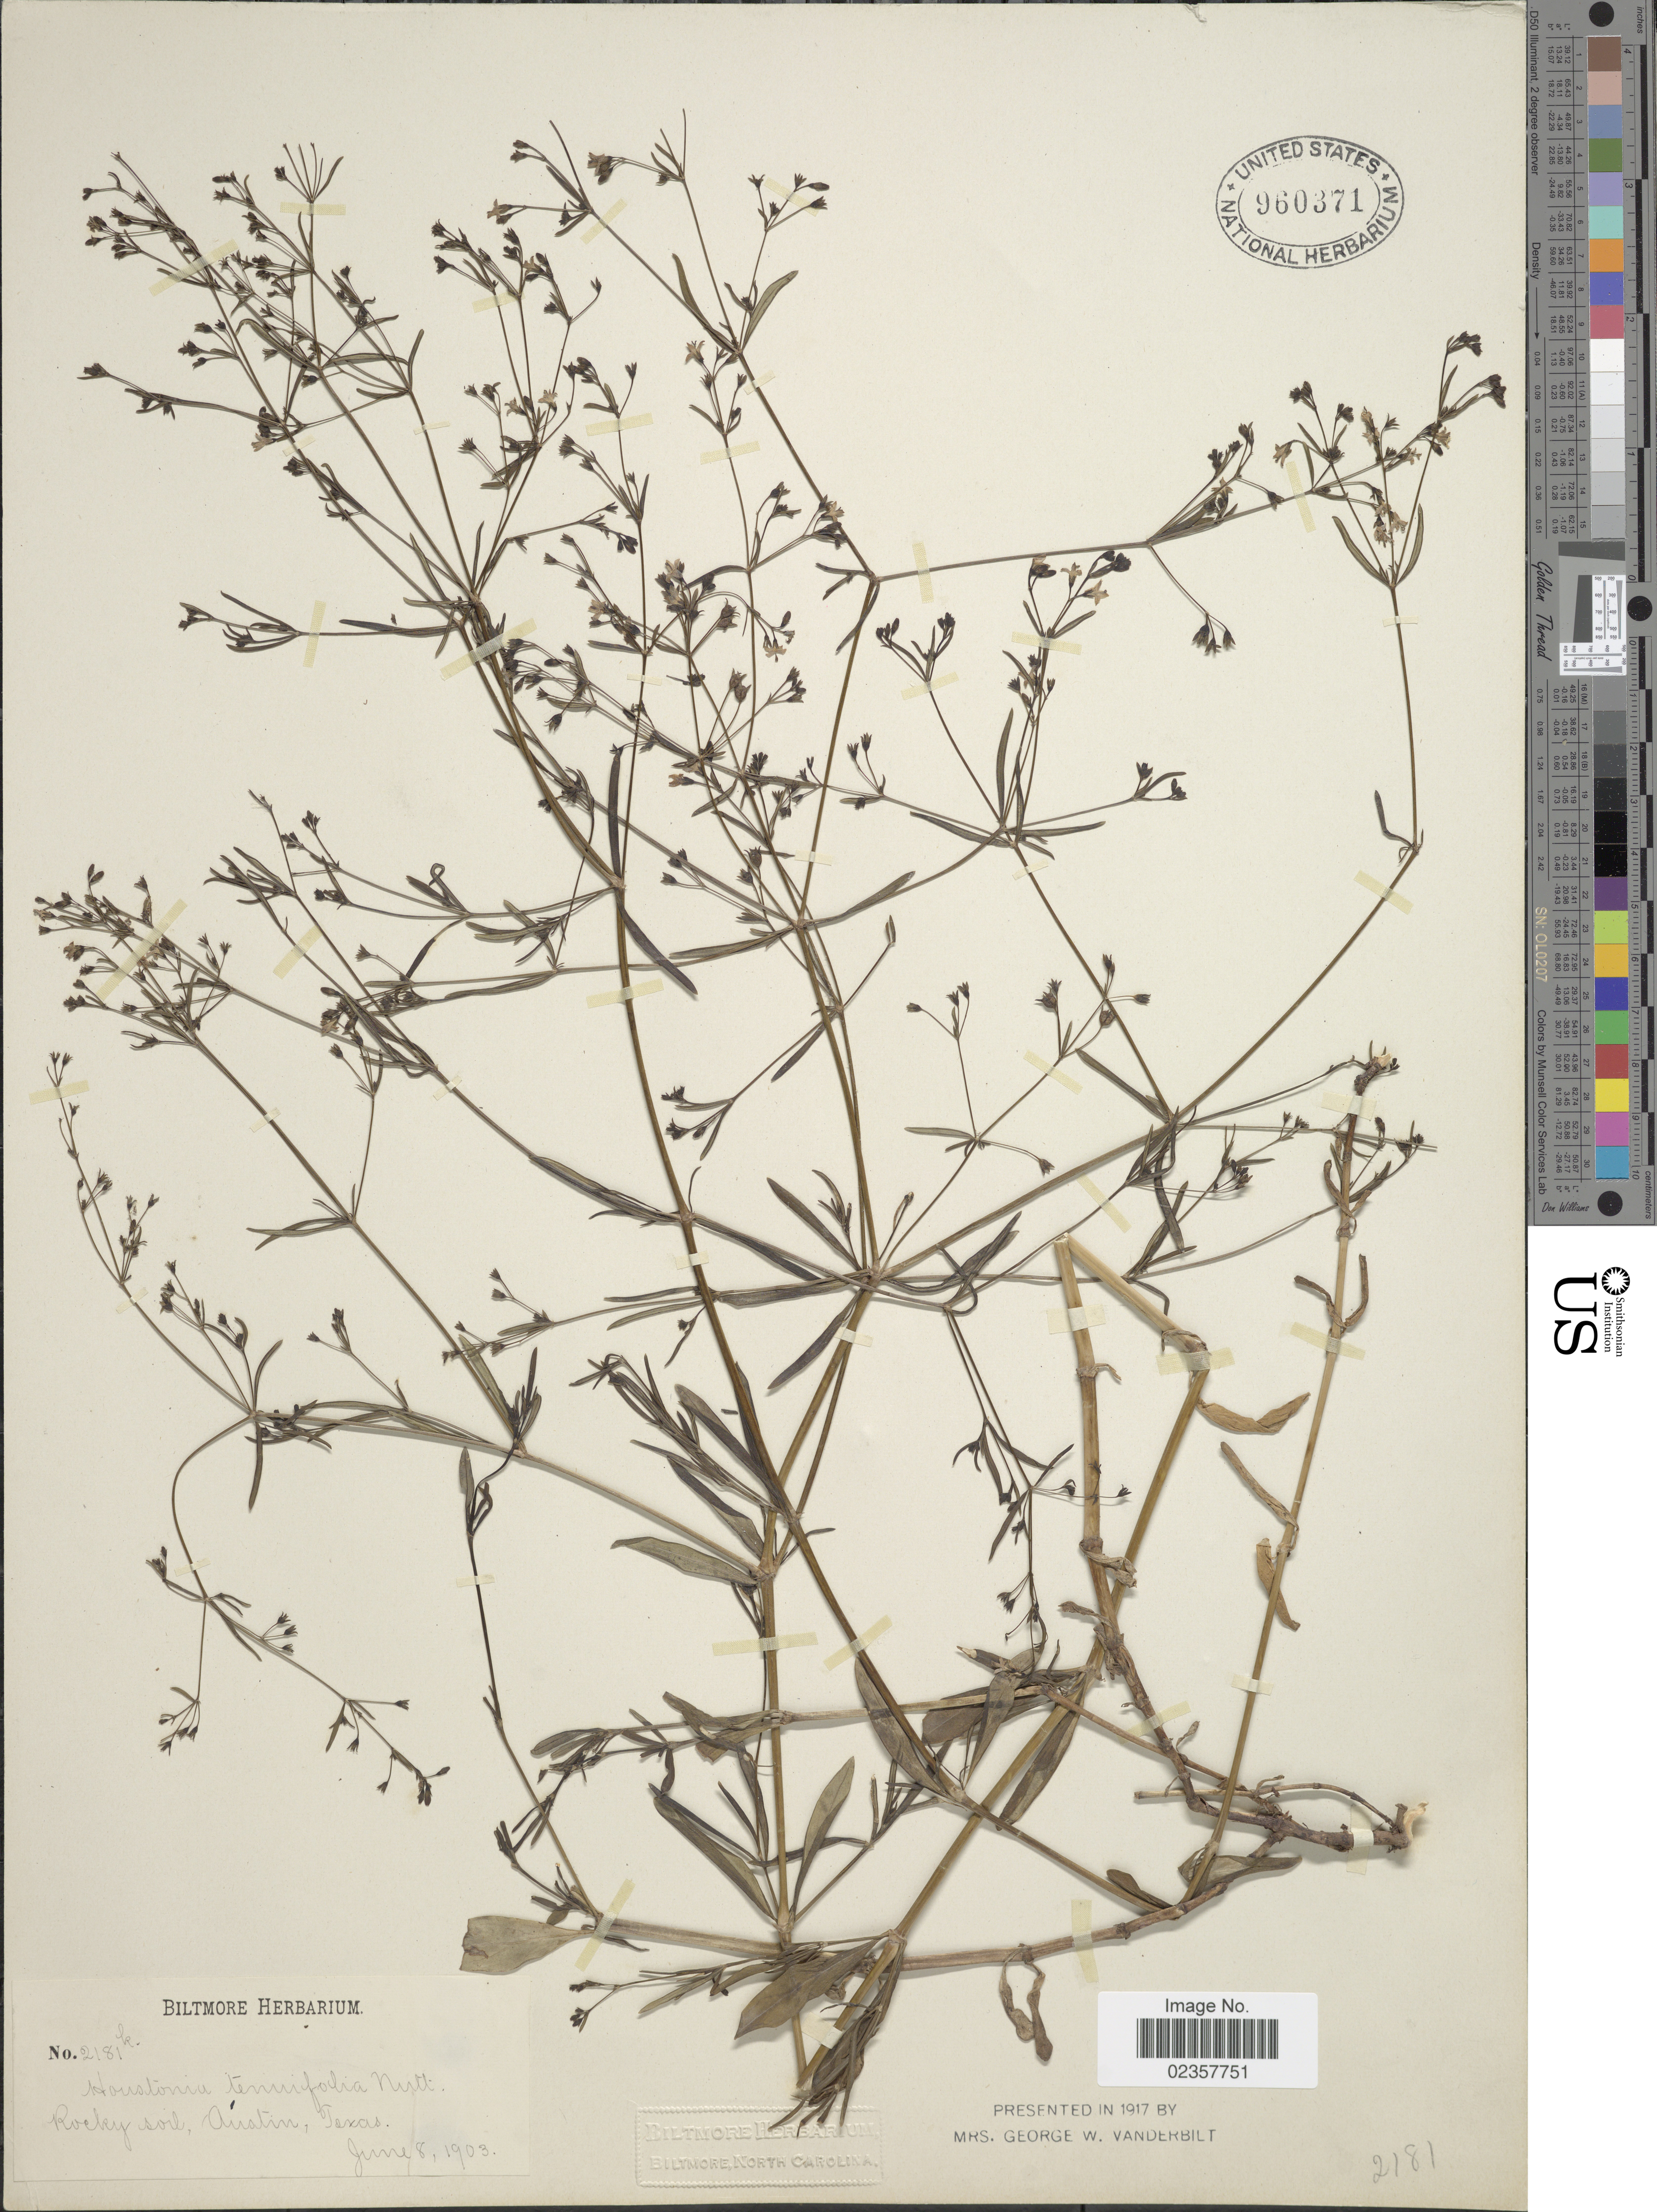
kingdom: Plantae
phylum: Tracheophyta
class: Magnoliopsida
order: Gentianales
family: Rubiaceae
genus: Houstonia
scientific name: Houstonia nigricans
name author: (Lam.) Fernald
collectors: ex herb. Biltmore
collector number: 2181k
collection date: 1903-06-08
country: United States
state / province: Texas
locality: Rocky soil, Austin, Texas.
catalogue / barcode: US 960371